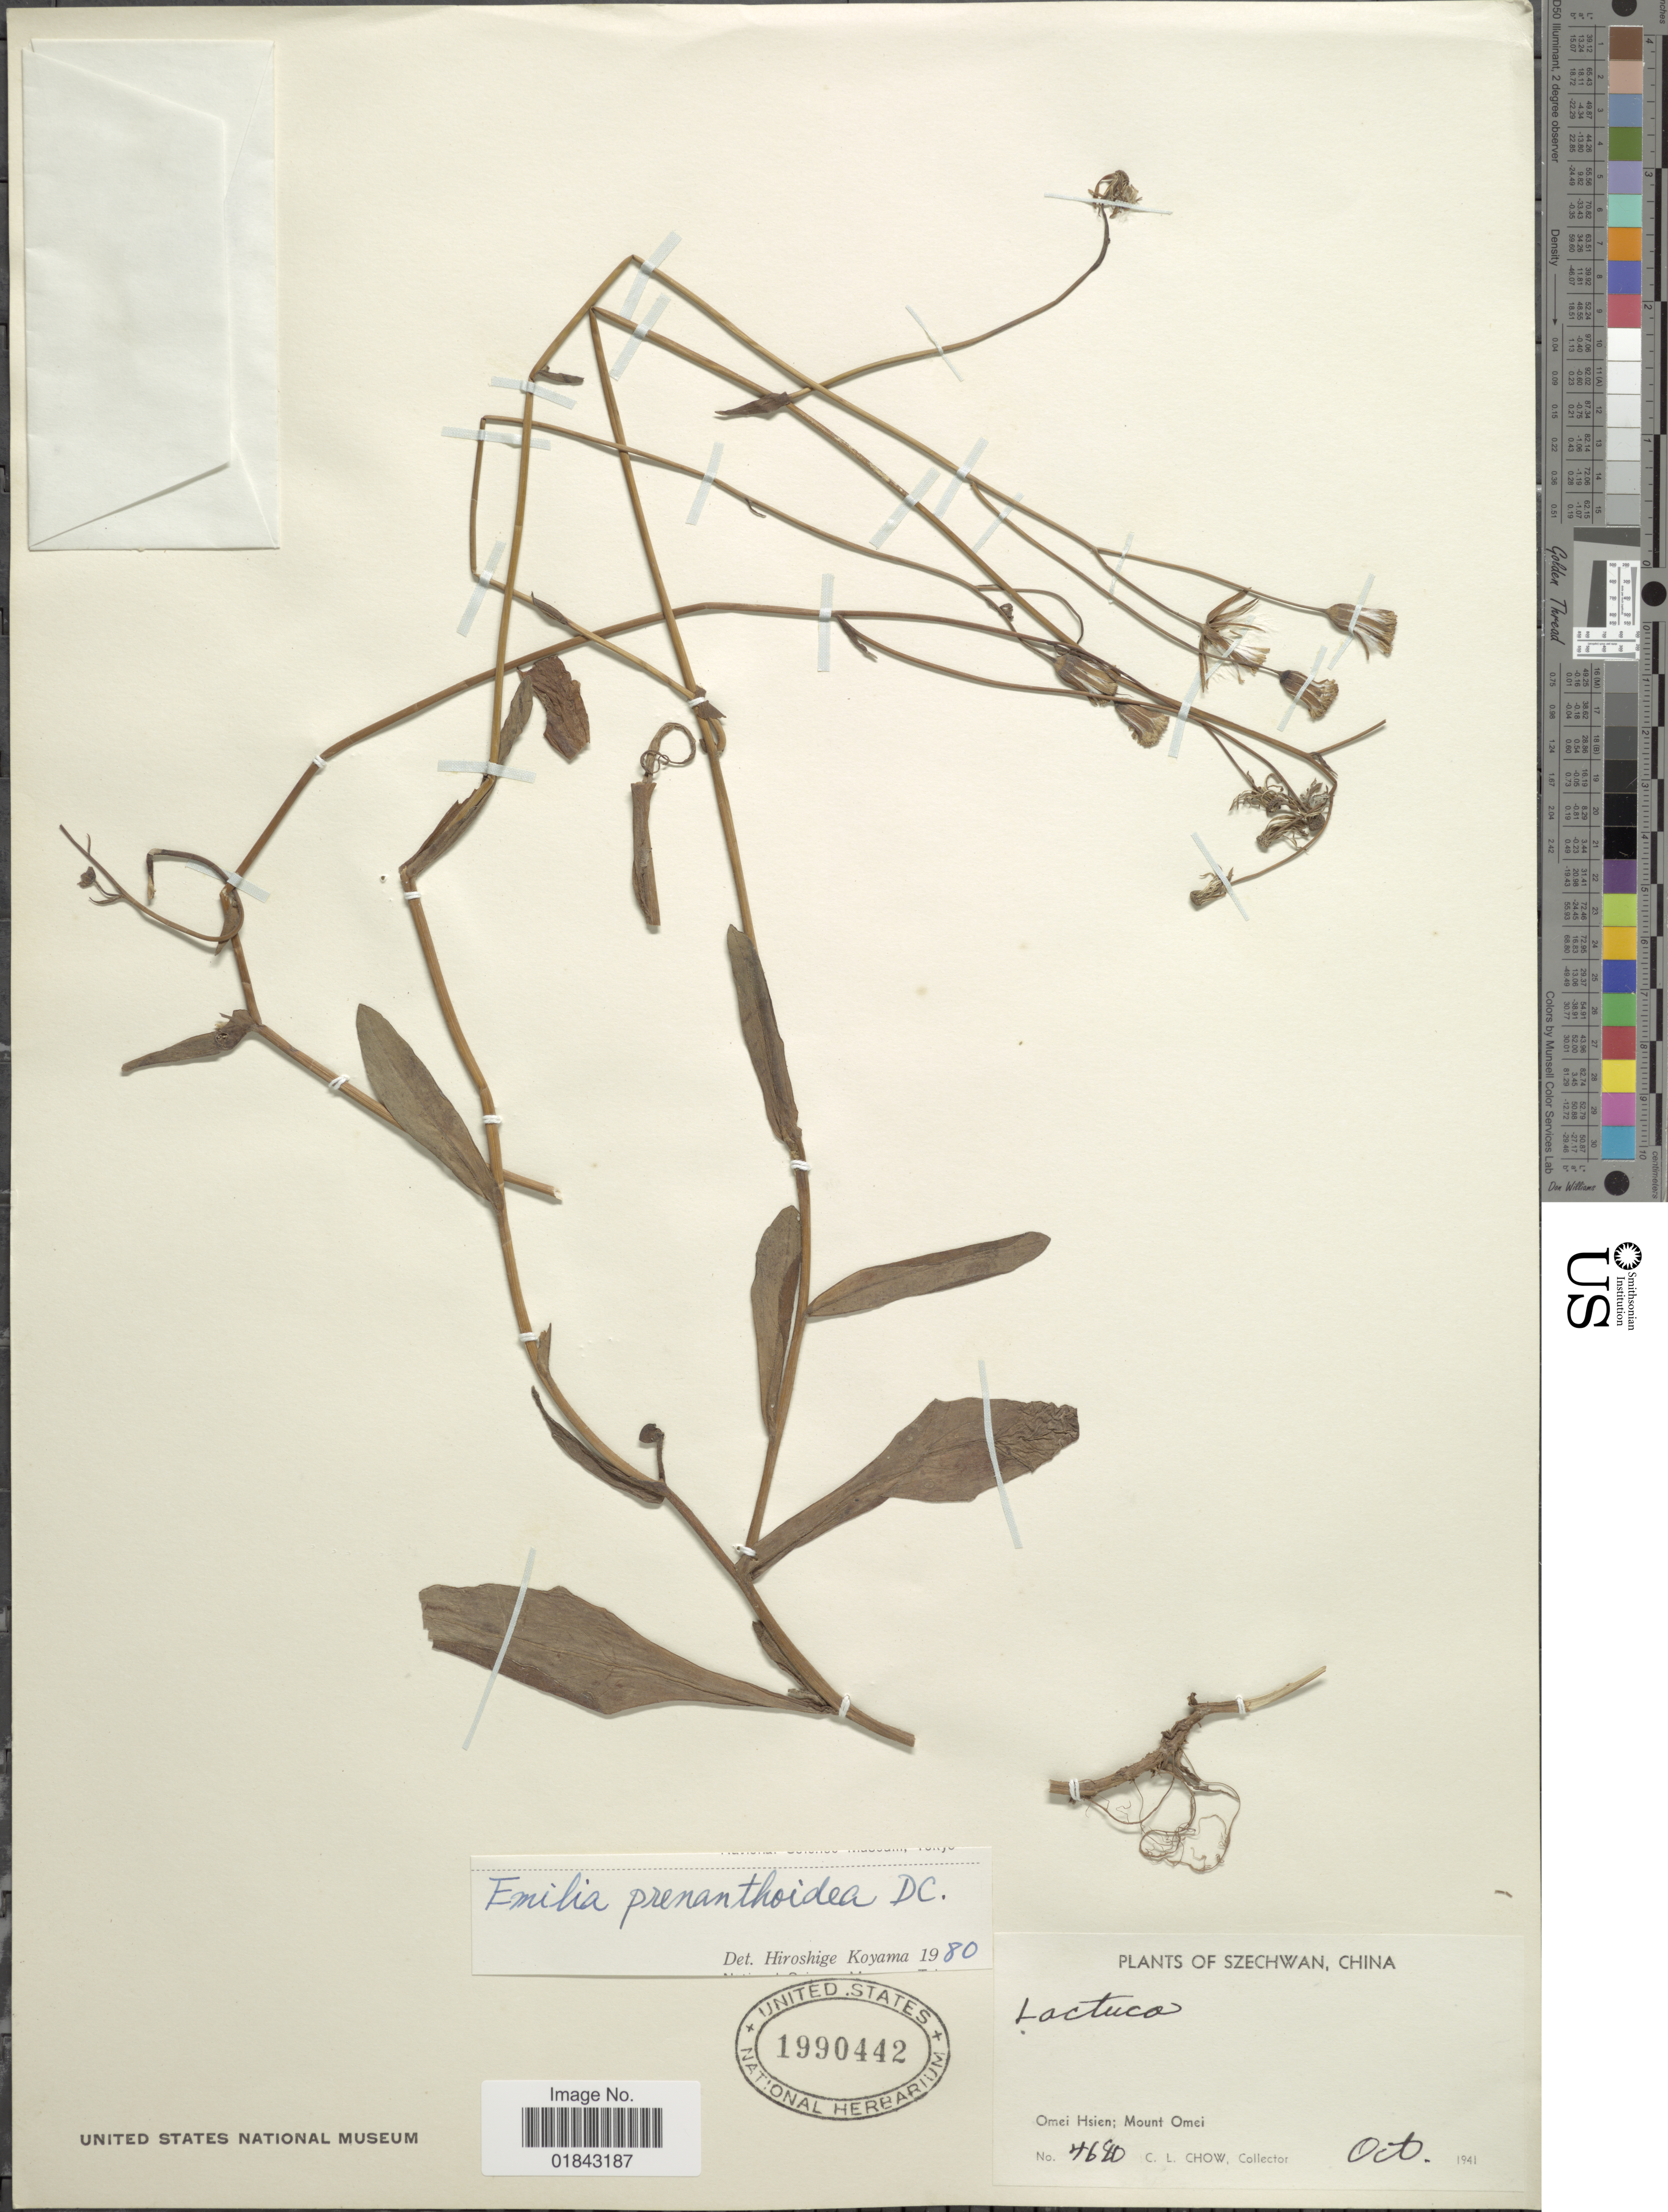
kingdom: Plantae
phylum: Tracheophyta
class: Magnoliopsida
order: Asterales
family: Asteraceae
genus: Emilia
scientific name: Emilia prenanthoidea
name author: DC.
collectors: C. Chow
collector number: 4680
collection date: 1941-10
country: China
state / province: Sichuan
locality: Omei Hsien; Mount Omei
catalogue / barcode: US 1990442